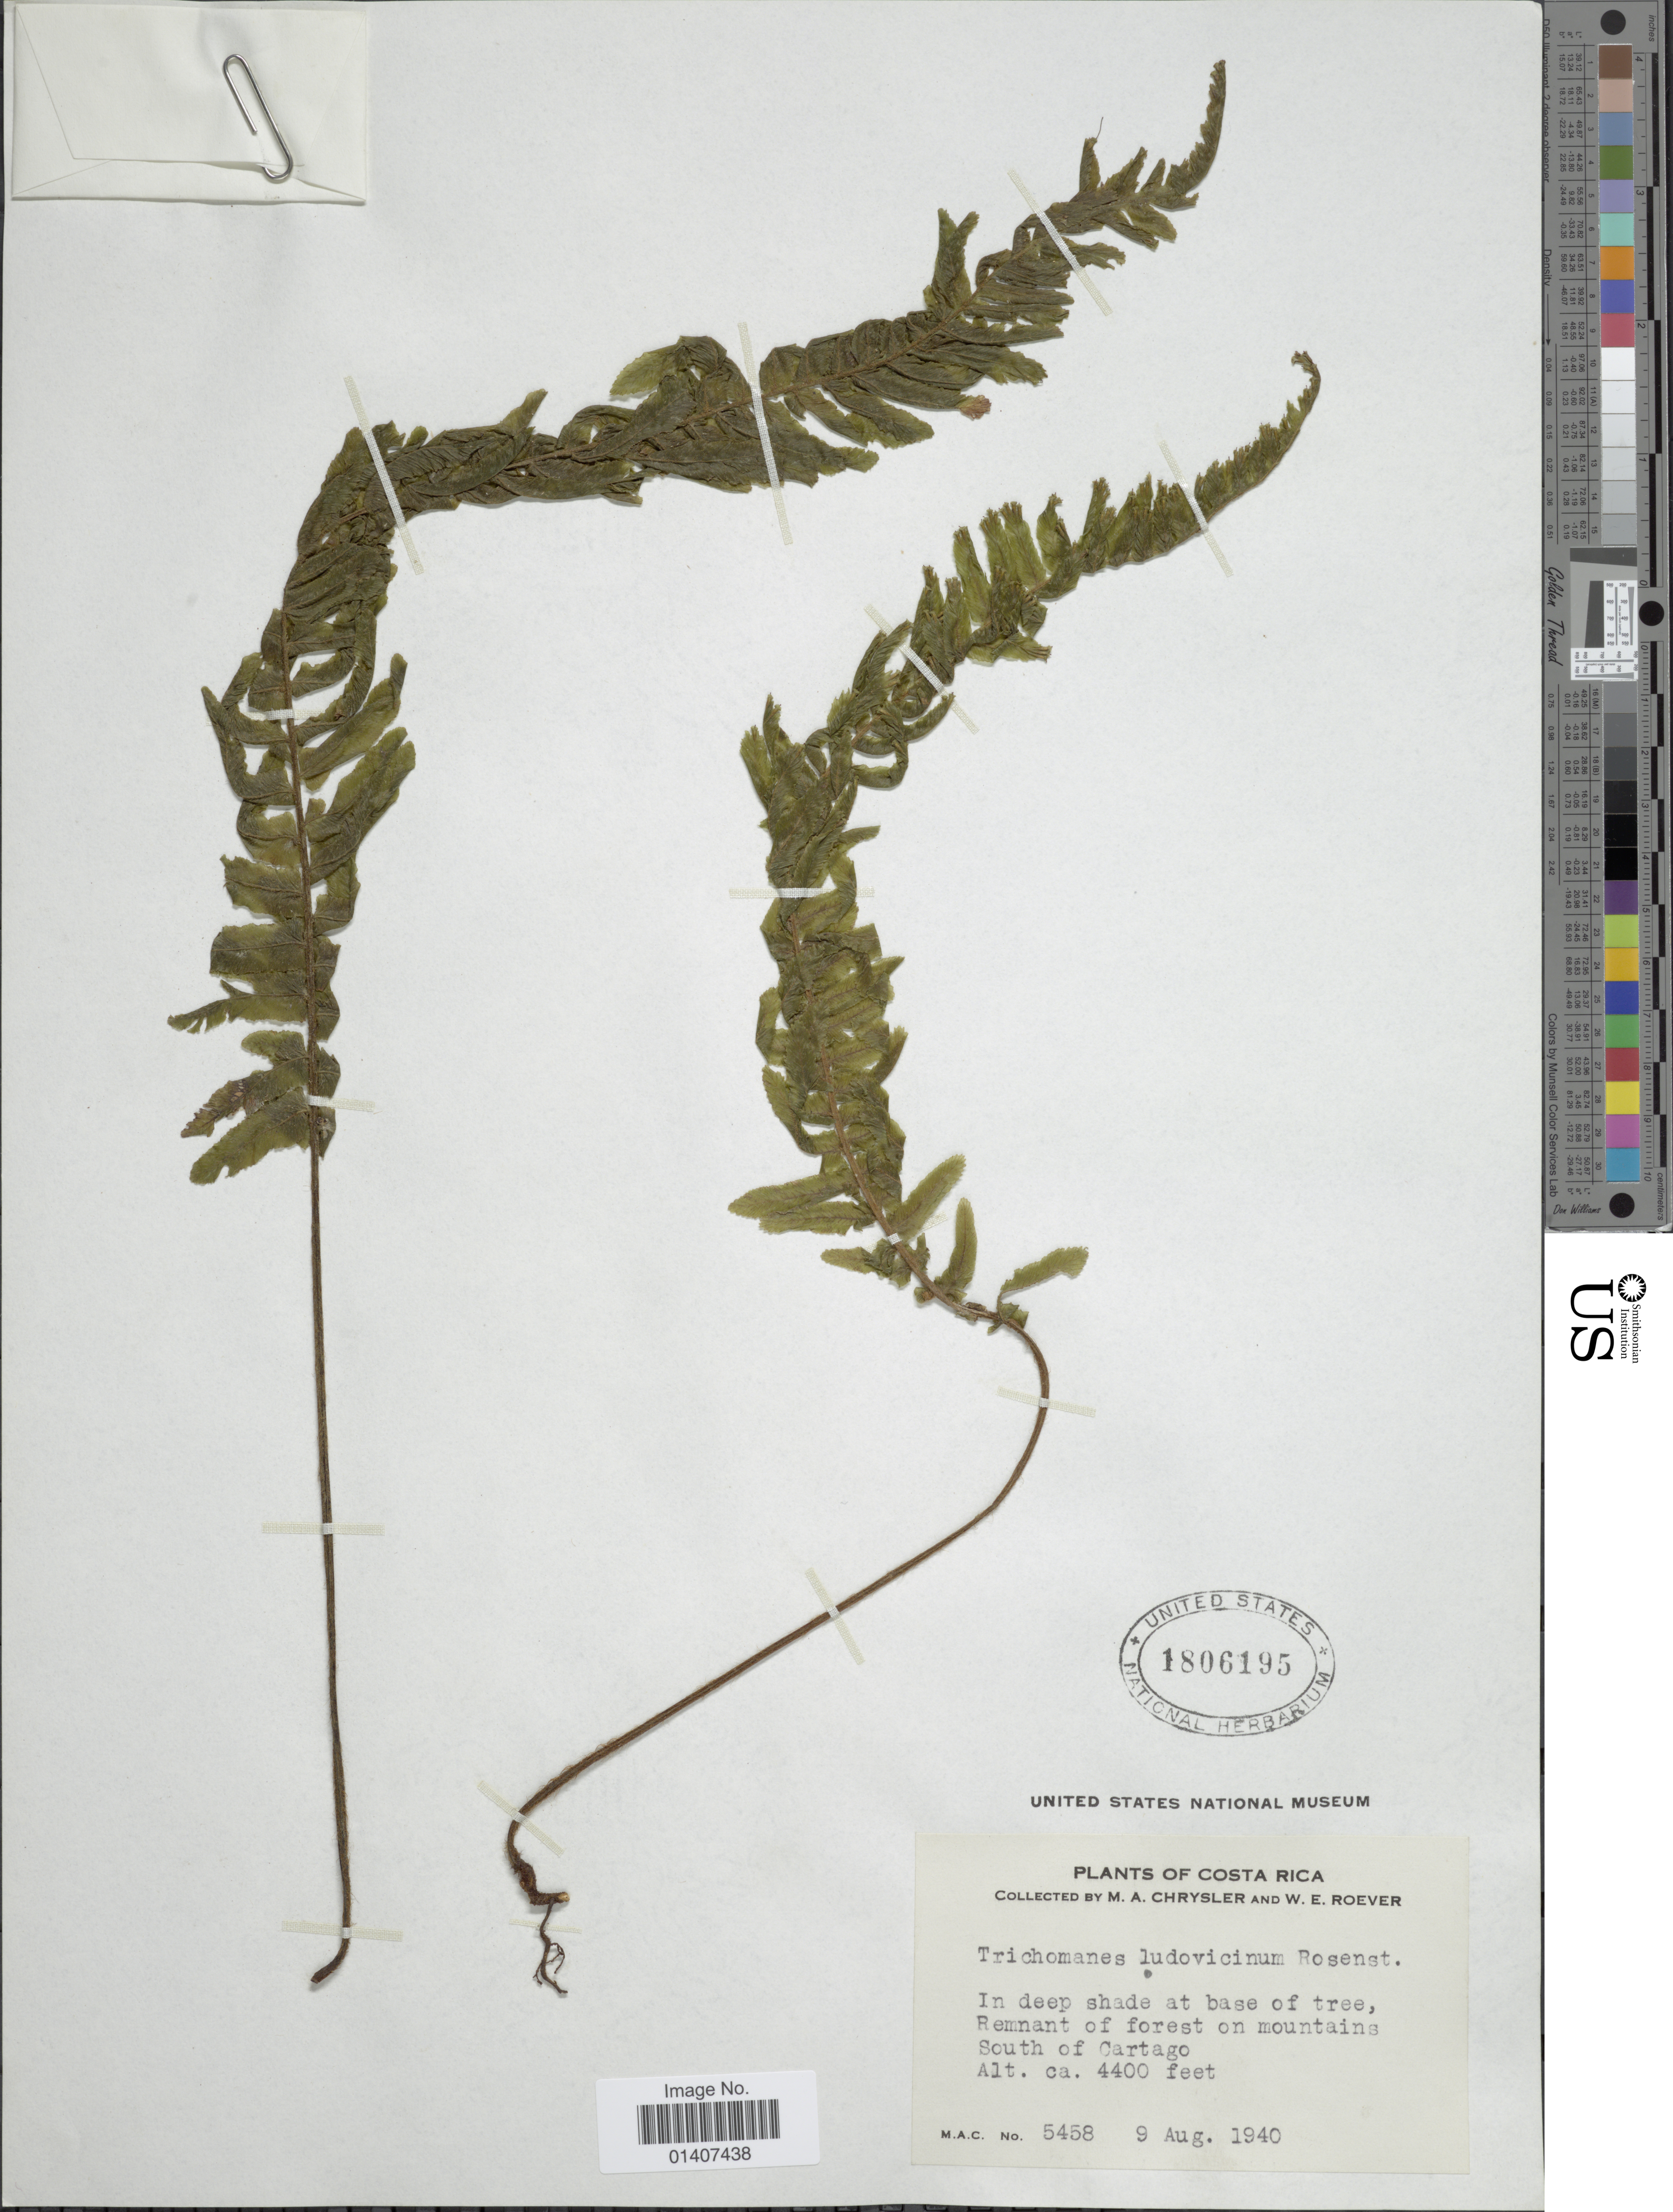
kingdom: Plantae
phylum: Tracheophyta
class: Polypodiopsida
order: Hymenophyllales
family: Hymenophyllaceae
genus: Trichomanes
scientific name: Trichomanes ludovicinum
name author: Rosenst.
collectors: M. A. Chrysler & W. Roever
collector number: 5458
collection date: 1940-08-09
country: Costa Rica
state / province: Cartago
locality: In deep shade at base of tree, remnant of forest on mountains South of Cartago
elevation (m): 1341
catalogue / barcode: US 1806195